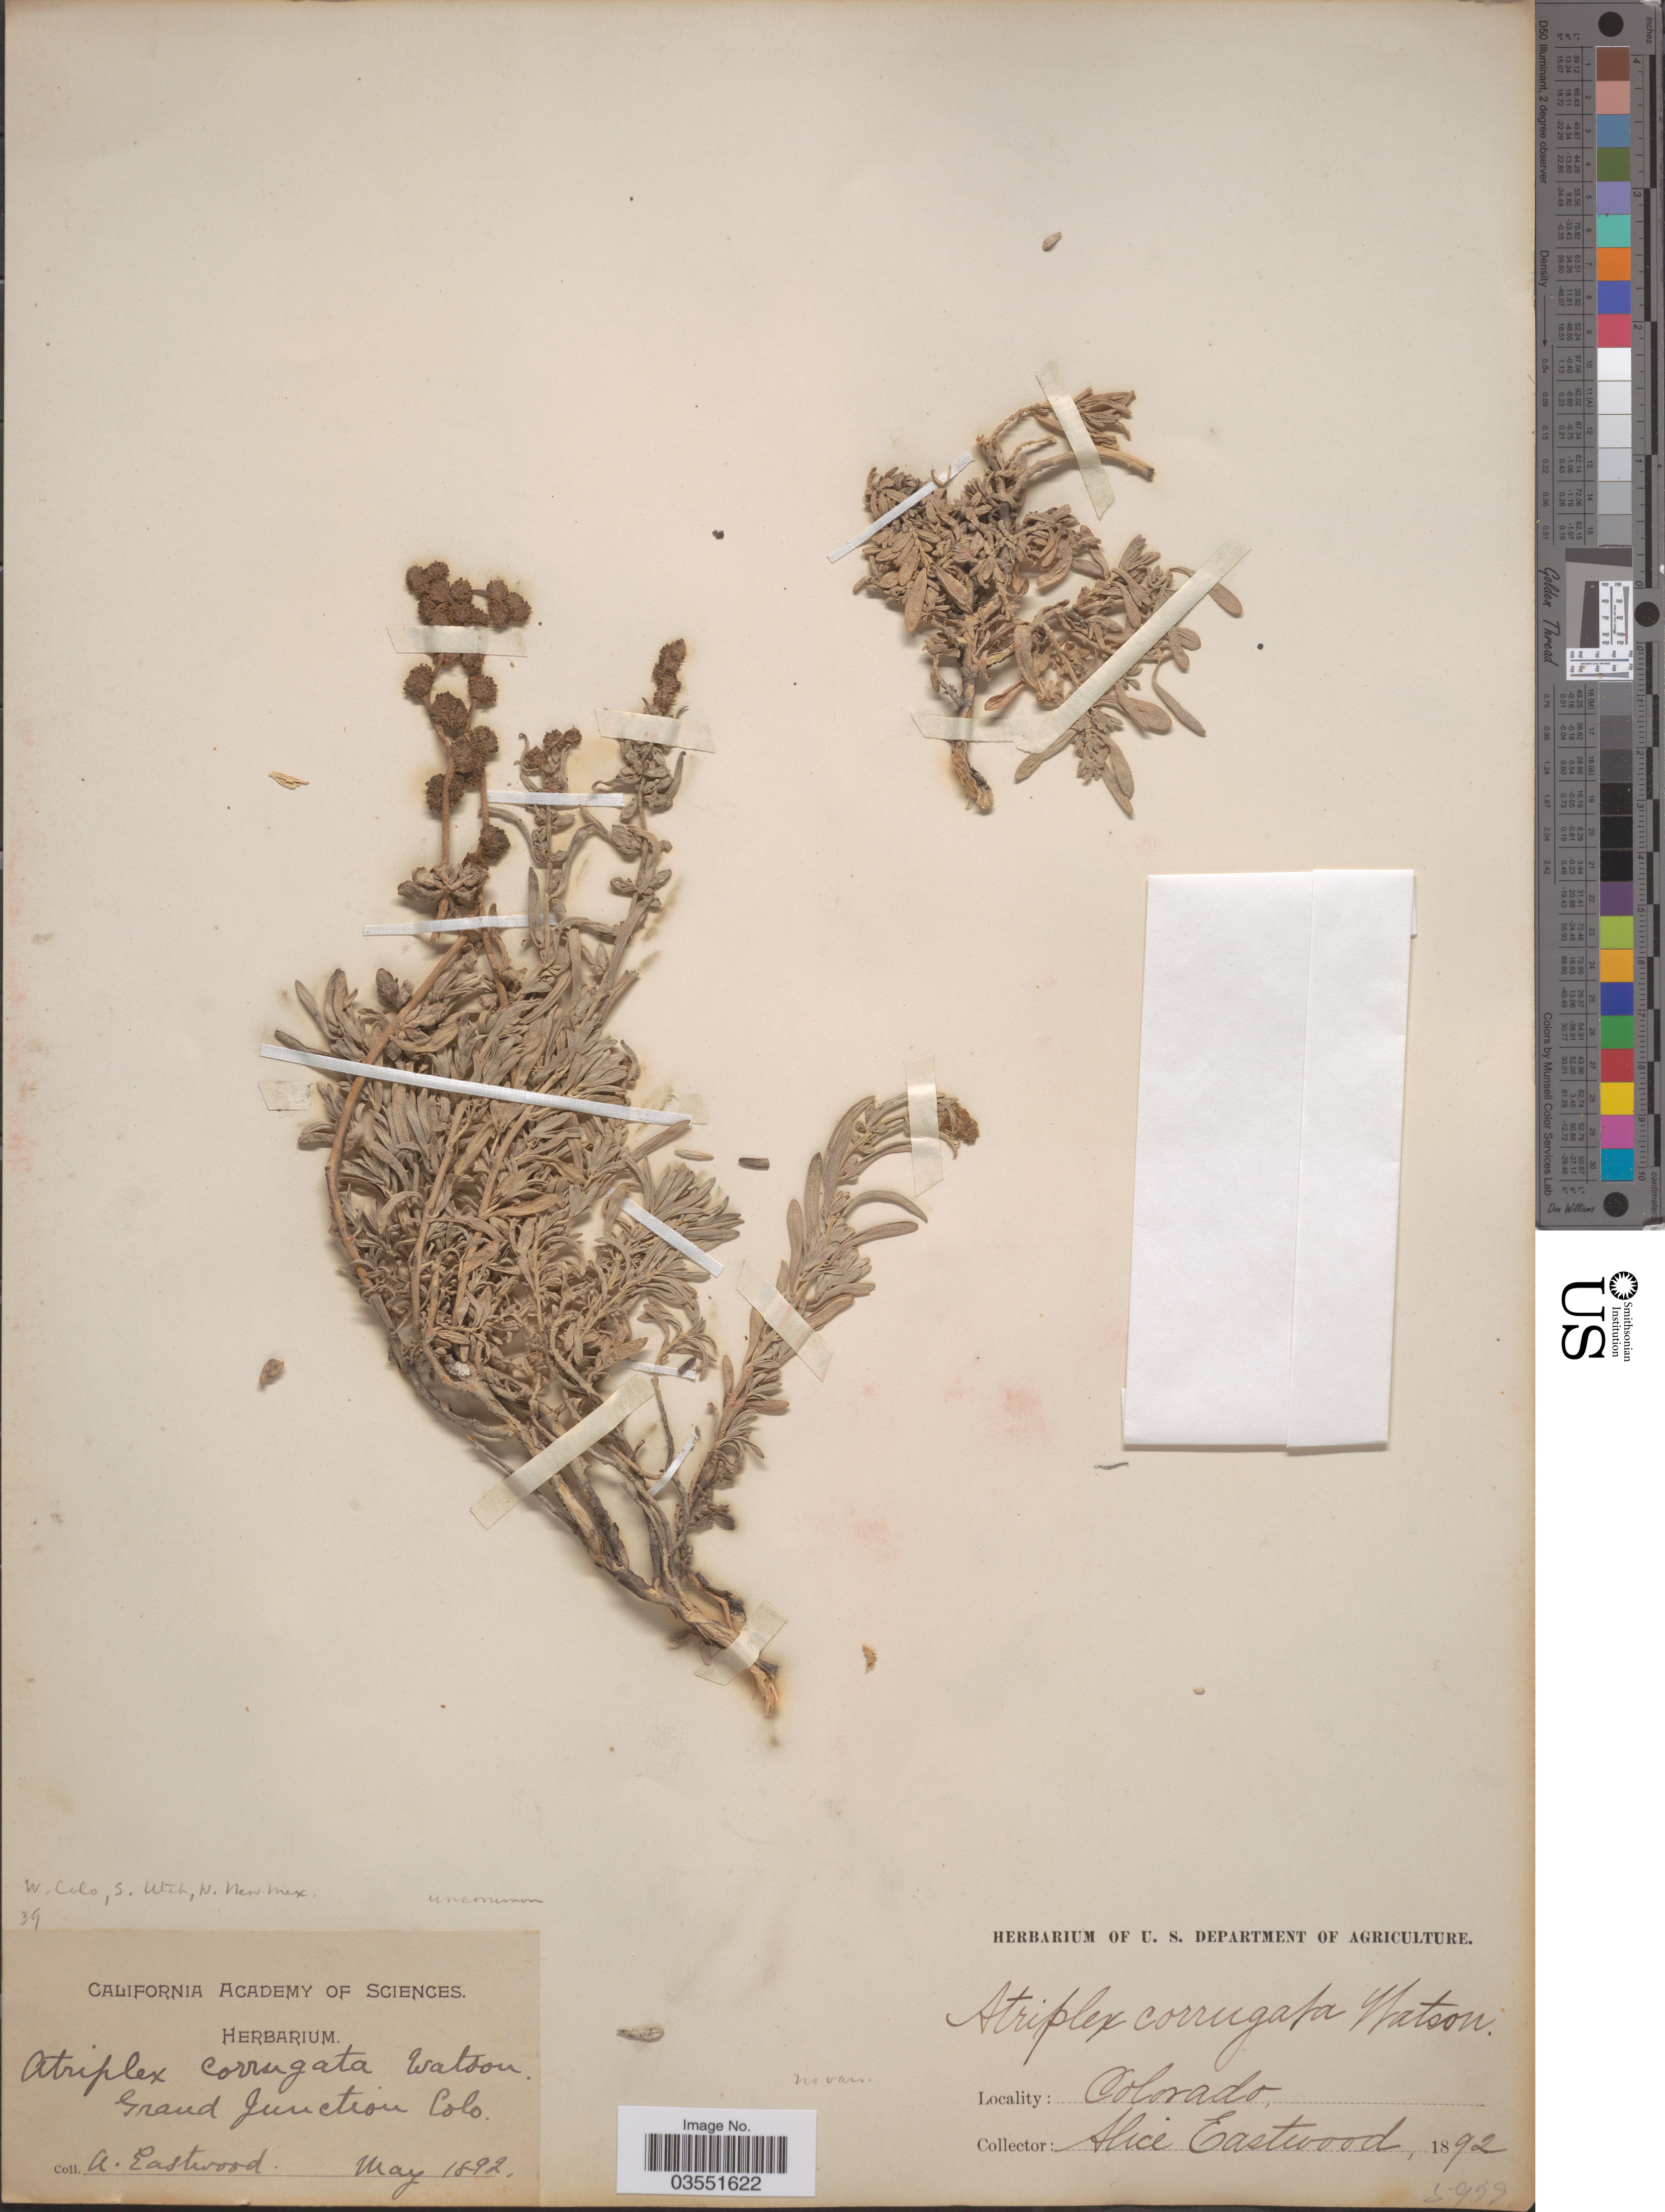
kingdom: Plantae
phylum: Tracheophyta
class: Magnoliopsida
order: Caryophyllales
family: Amaranthaceae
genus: Atriplex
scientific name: Atriplex corrugata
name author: S. Watson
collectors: A. Eastwood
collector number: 5939*?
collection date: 1892-05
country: United States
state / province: Colorado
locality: Grand Junction. W. [unsure placement] Colo.